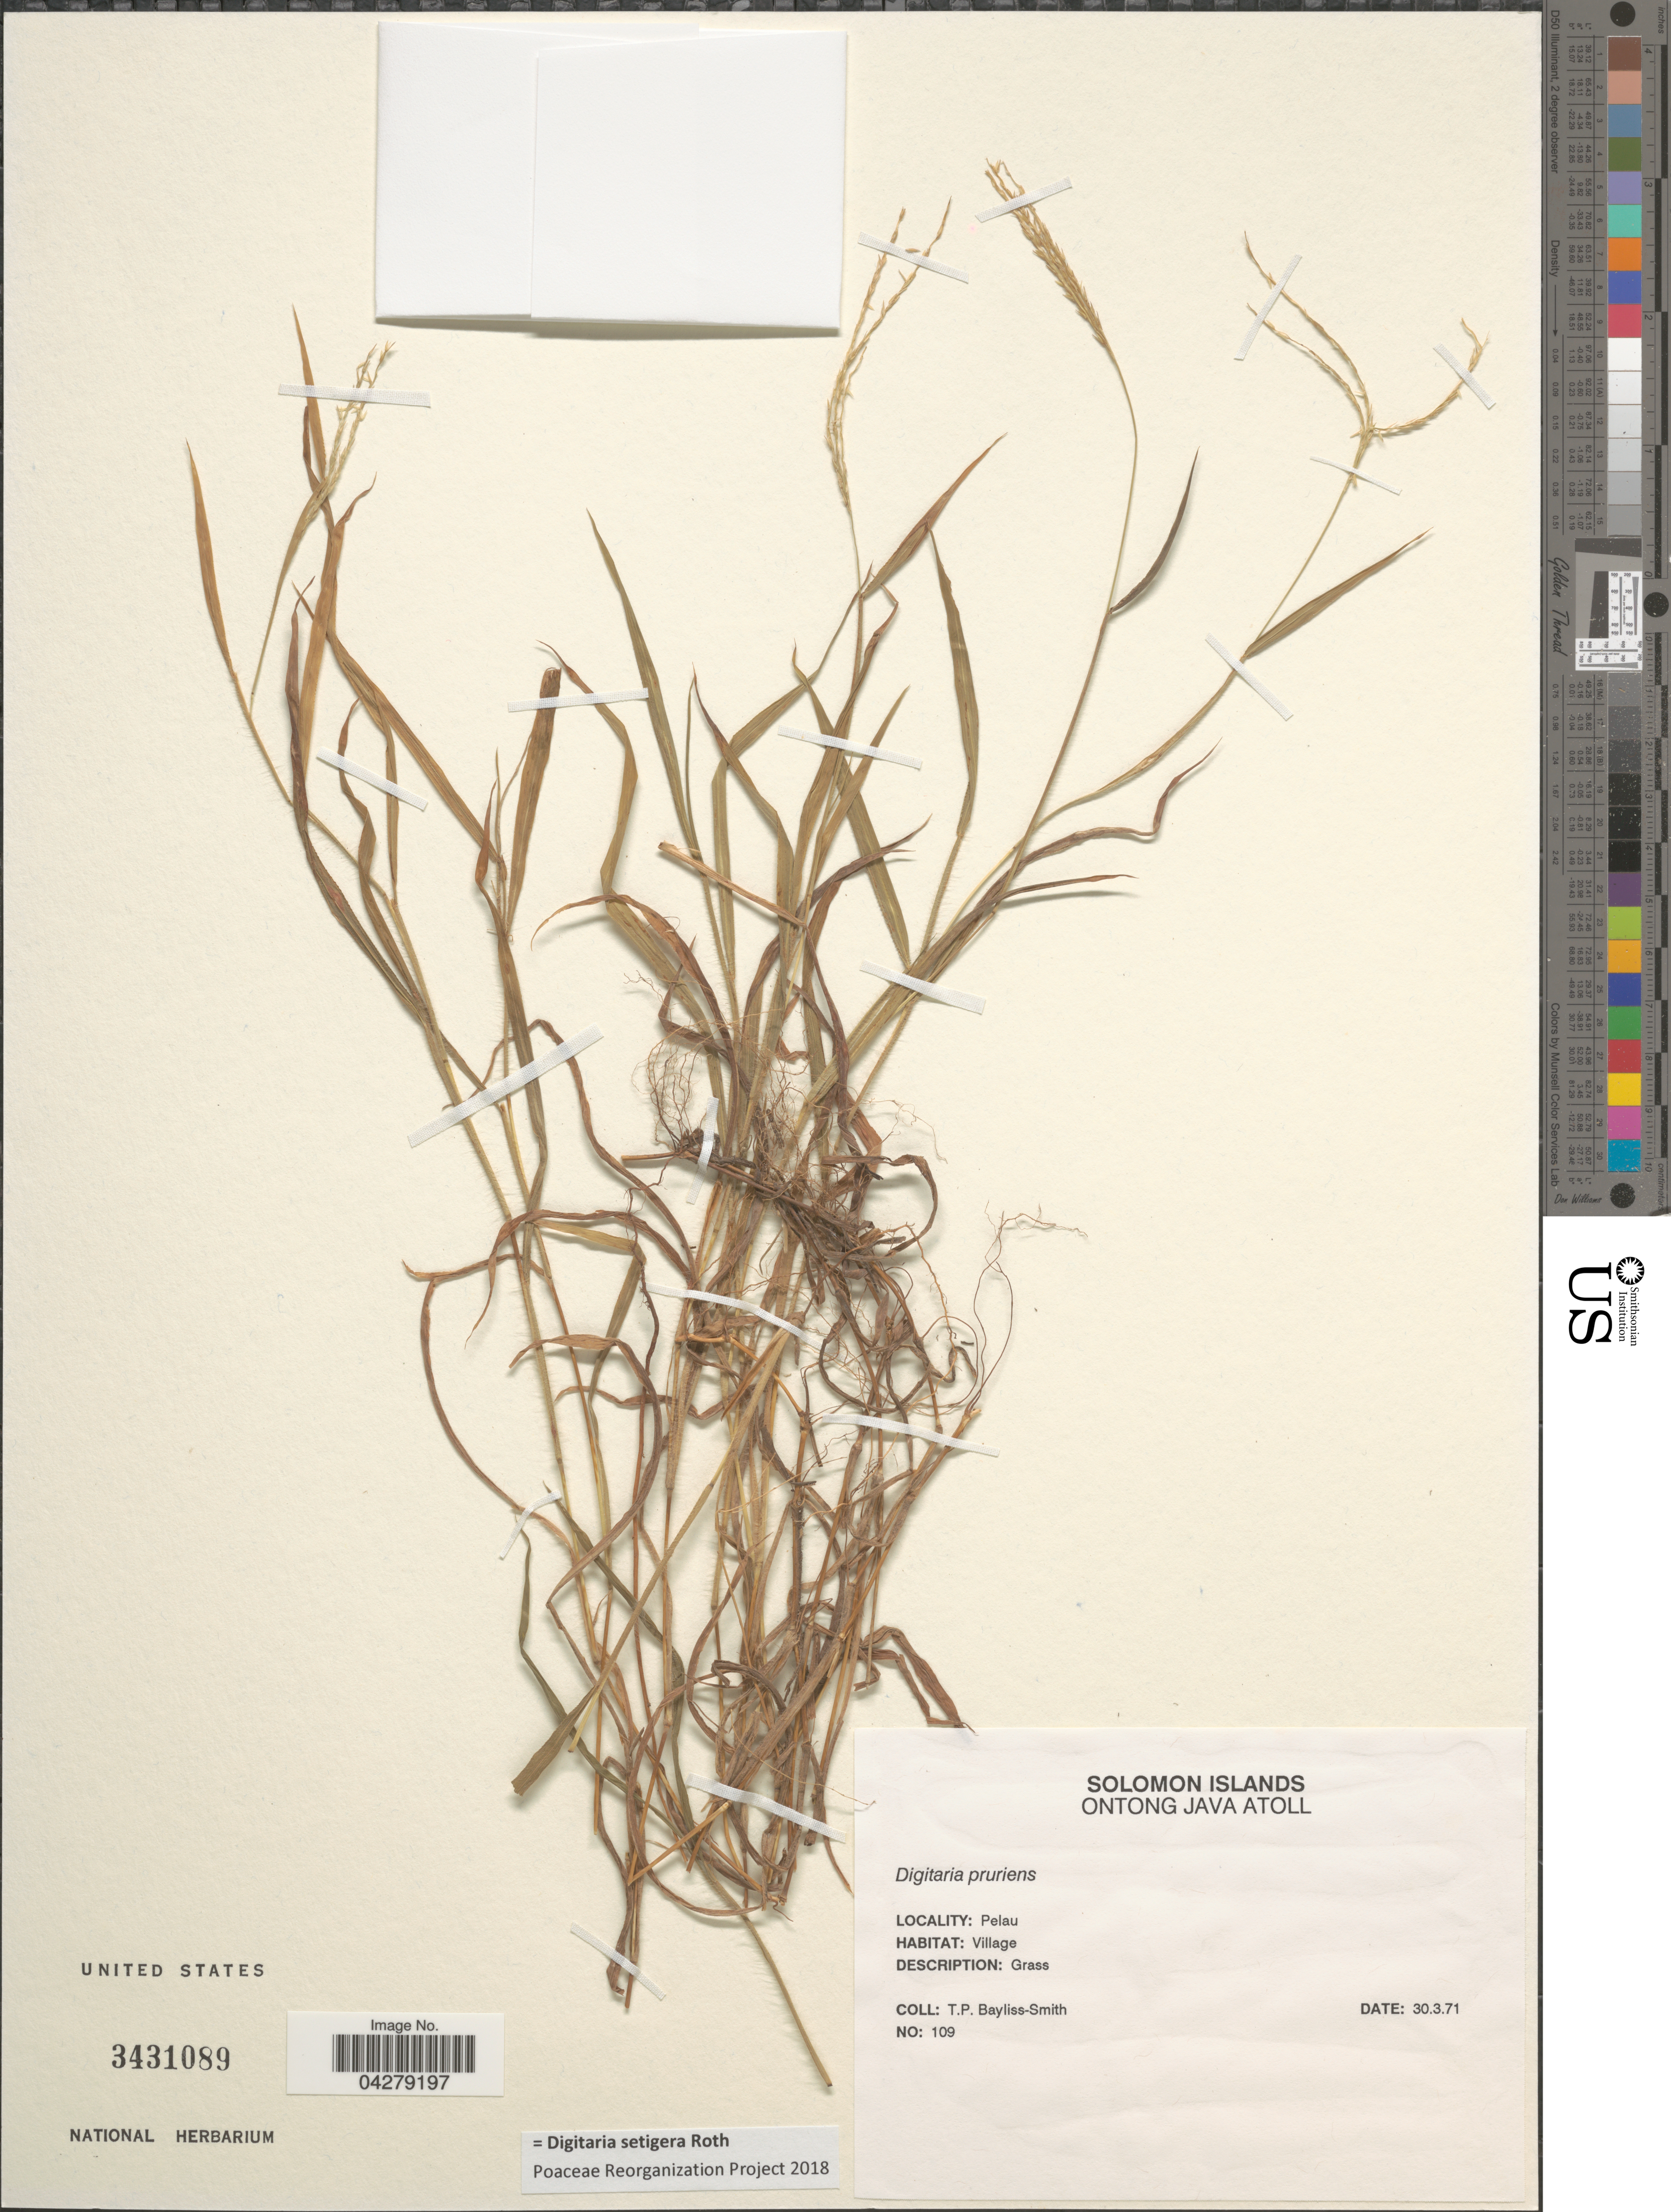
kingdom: Plantae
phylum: Tracheophyta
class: Liliopsida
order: Poales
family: Poaceae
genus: Digitaria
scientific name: Digitaria setigera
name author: Roth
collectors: T. P. Bayliss-Smith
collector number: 109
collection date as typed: Transcribed d/m/y: 30/3/71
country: Solomon Islands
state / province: Solomon Islands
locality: Ontong Java Atoll. Pelau.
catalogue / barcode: US 3431089